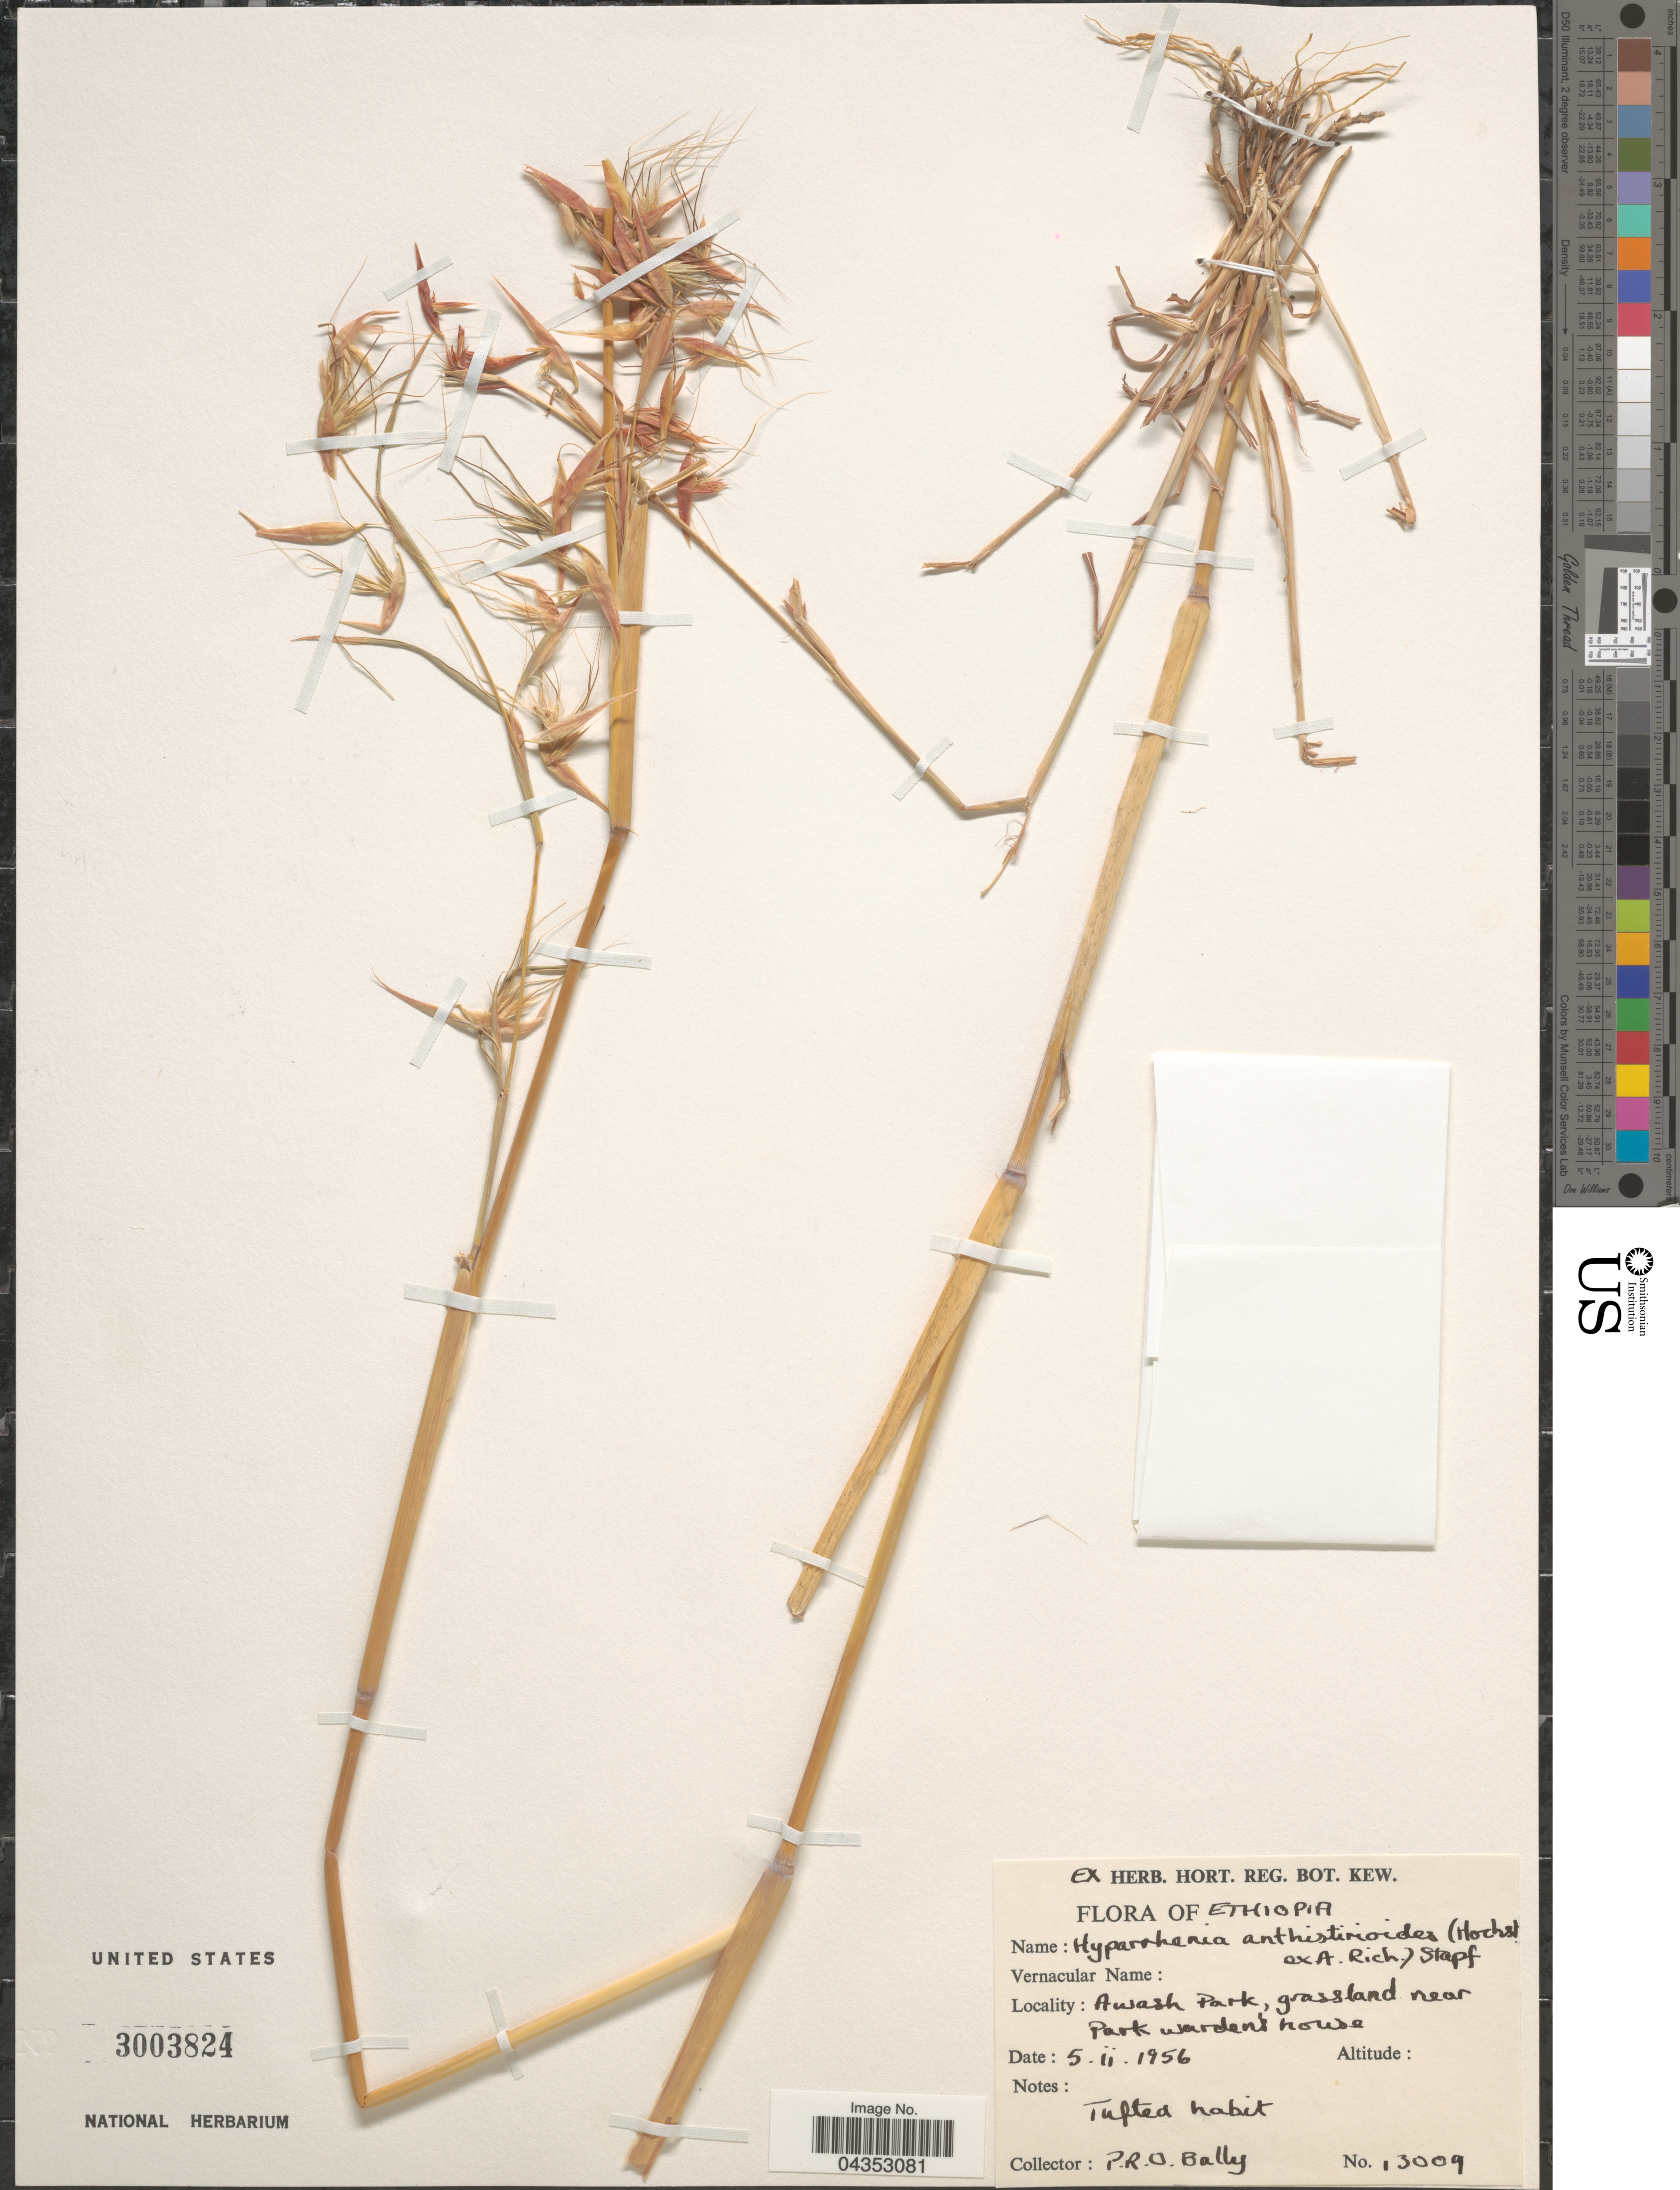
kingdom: Plantae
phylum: Tracheophyta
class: Liliopsida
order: Poales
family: Poaceae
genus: Hyparrhenia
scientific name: Hyparrhenia anthistirioides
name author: (Hochst. ex A. Rich.) Andersson ex Stapf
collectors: P. Bally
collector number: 13009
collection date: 1956-02-05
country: Ethiopia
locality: Awash Park, grassland near Park warden's house.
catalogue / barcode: US 3003824